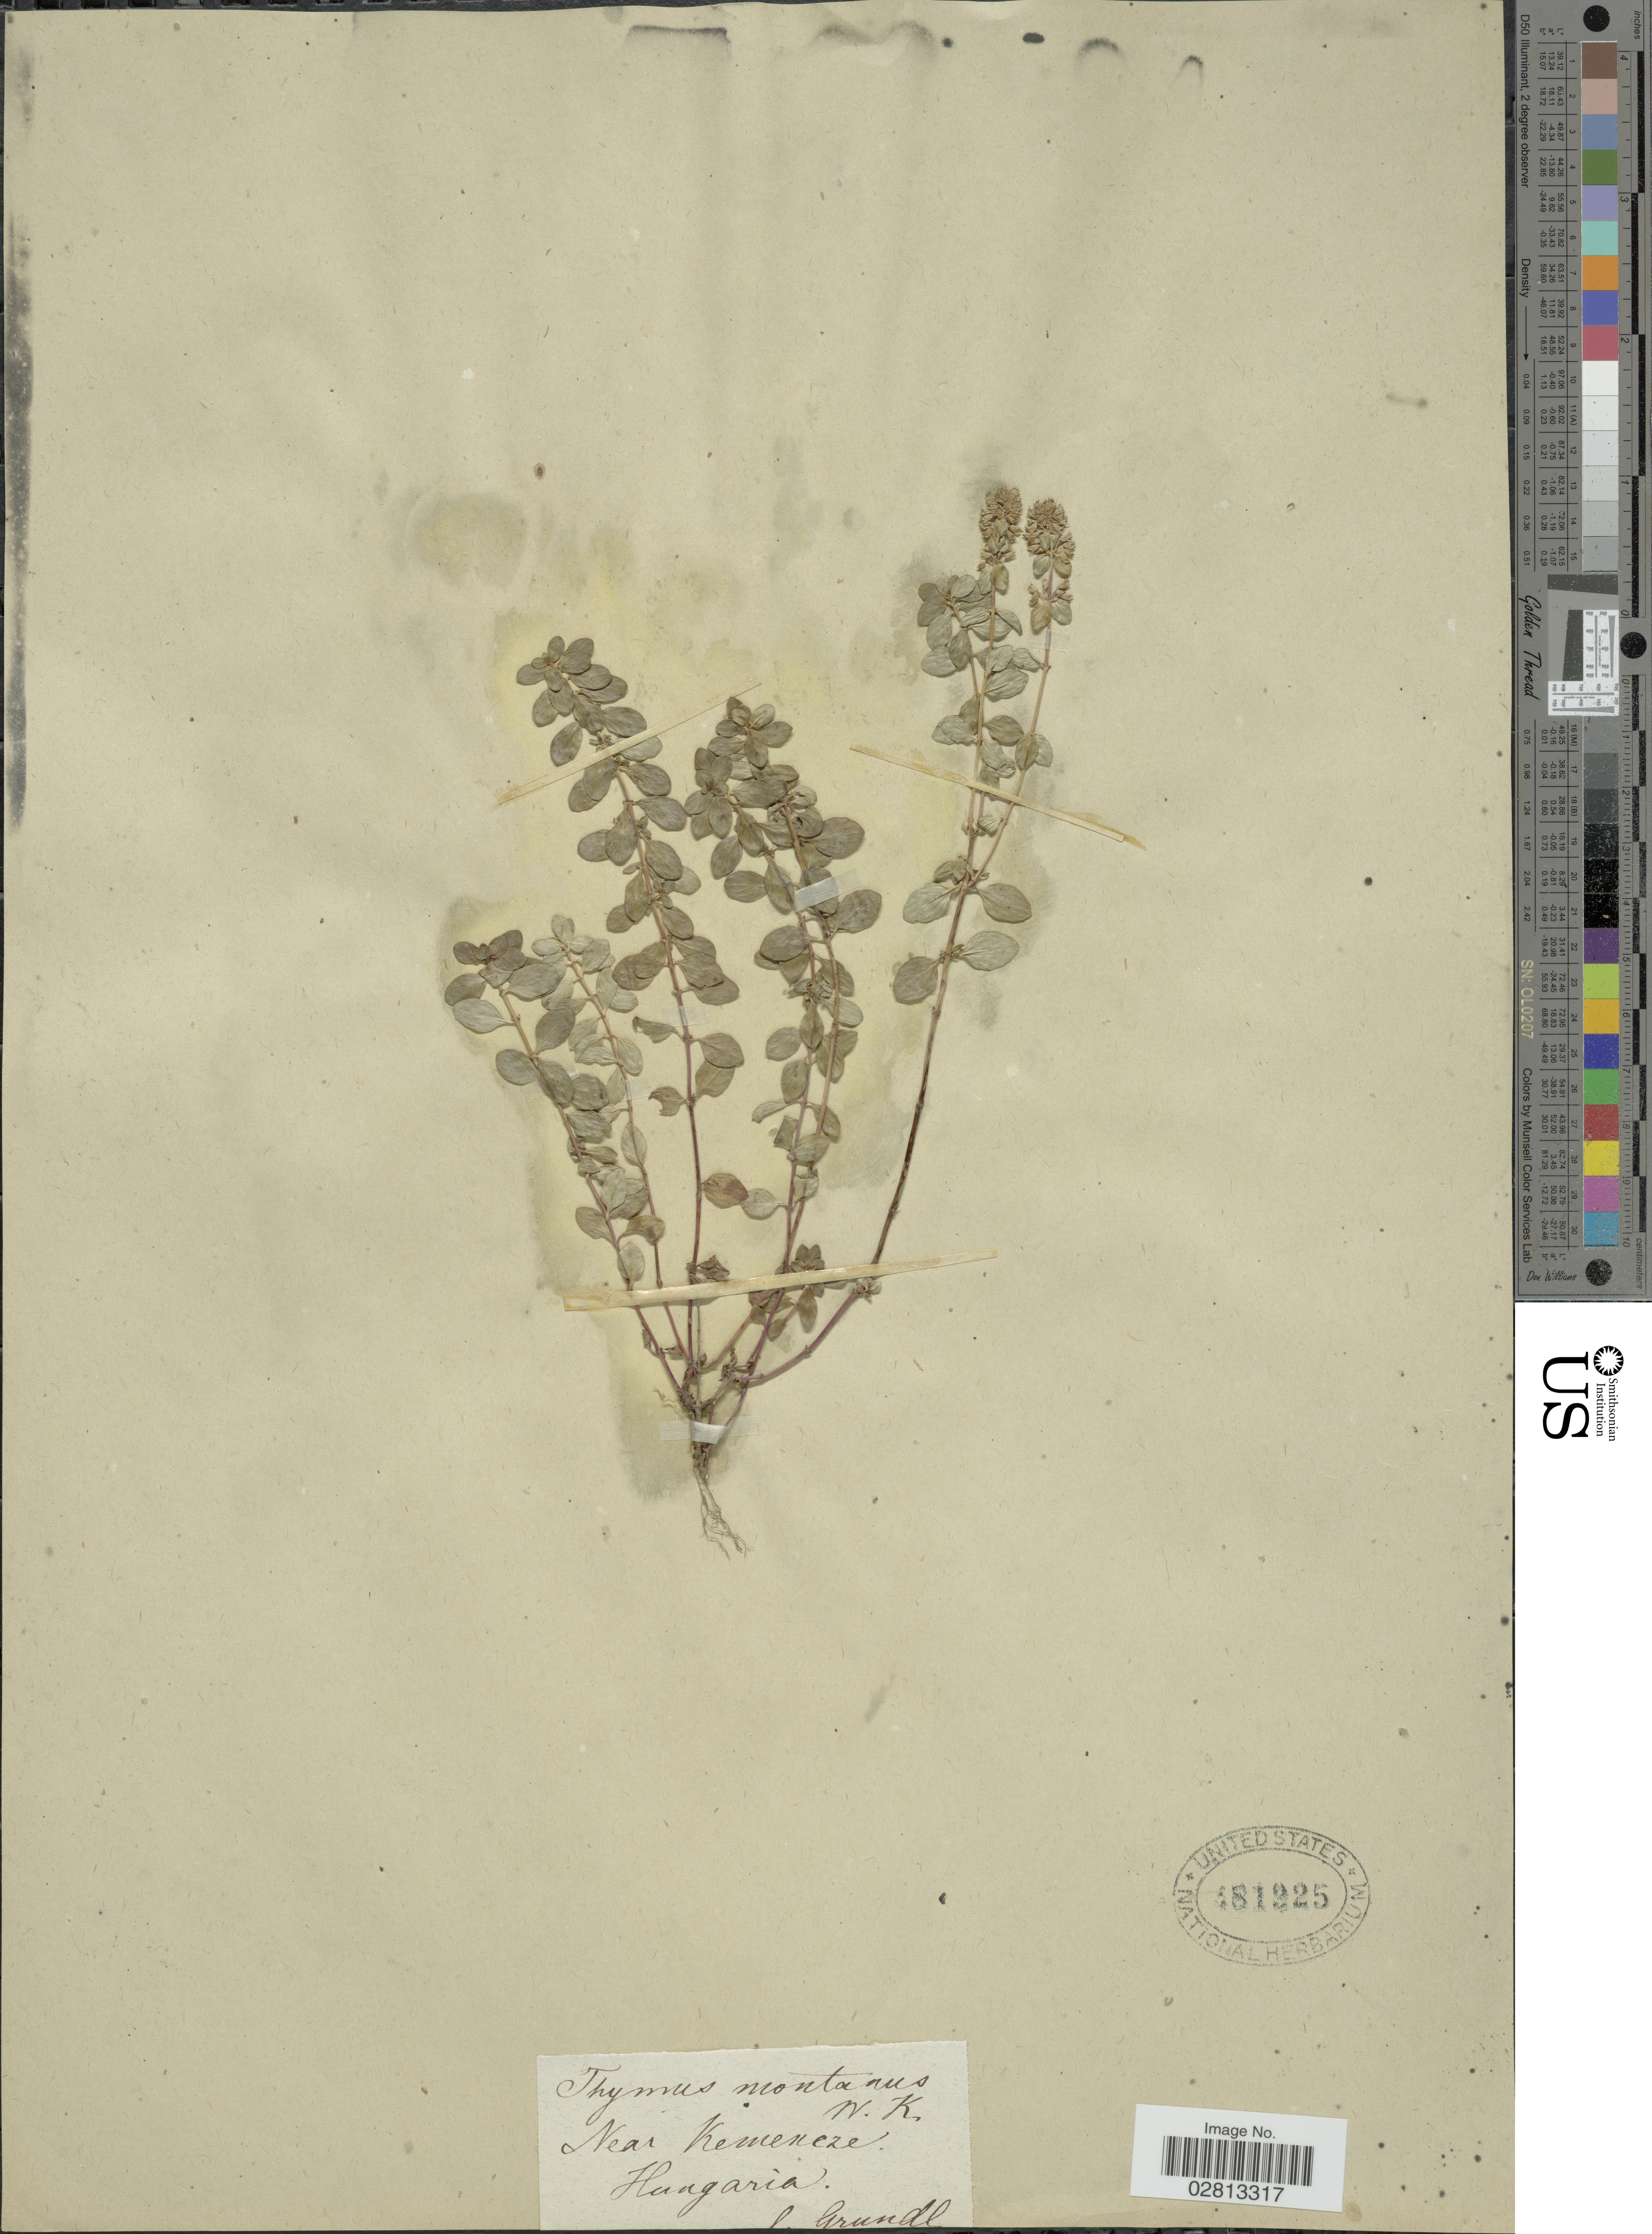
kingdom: Plantae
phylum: Tracheophyta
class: Magnoliopsida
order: Lamiales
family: Lamiaceae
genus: Thymus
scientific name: Thymus montanus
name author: Crantz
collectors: Grundl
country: Hungary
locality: Near Kemeneze [interpreted]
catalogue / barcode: US 481225